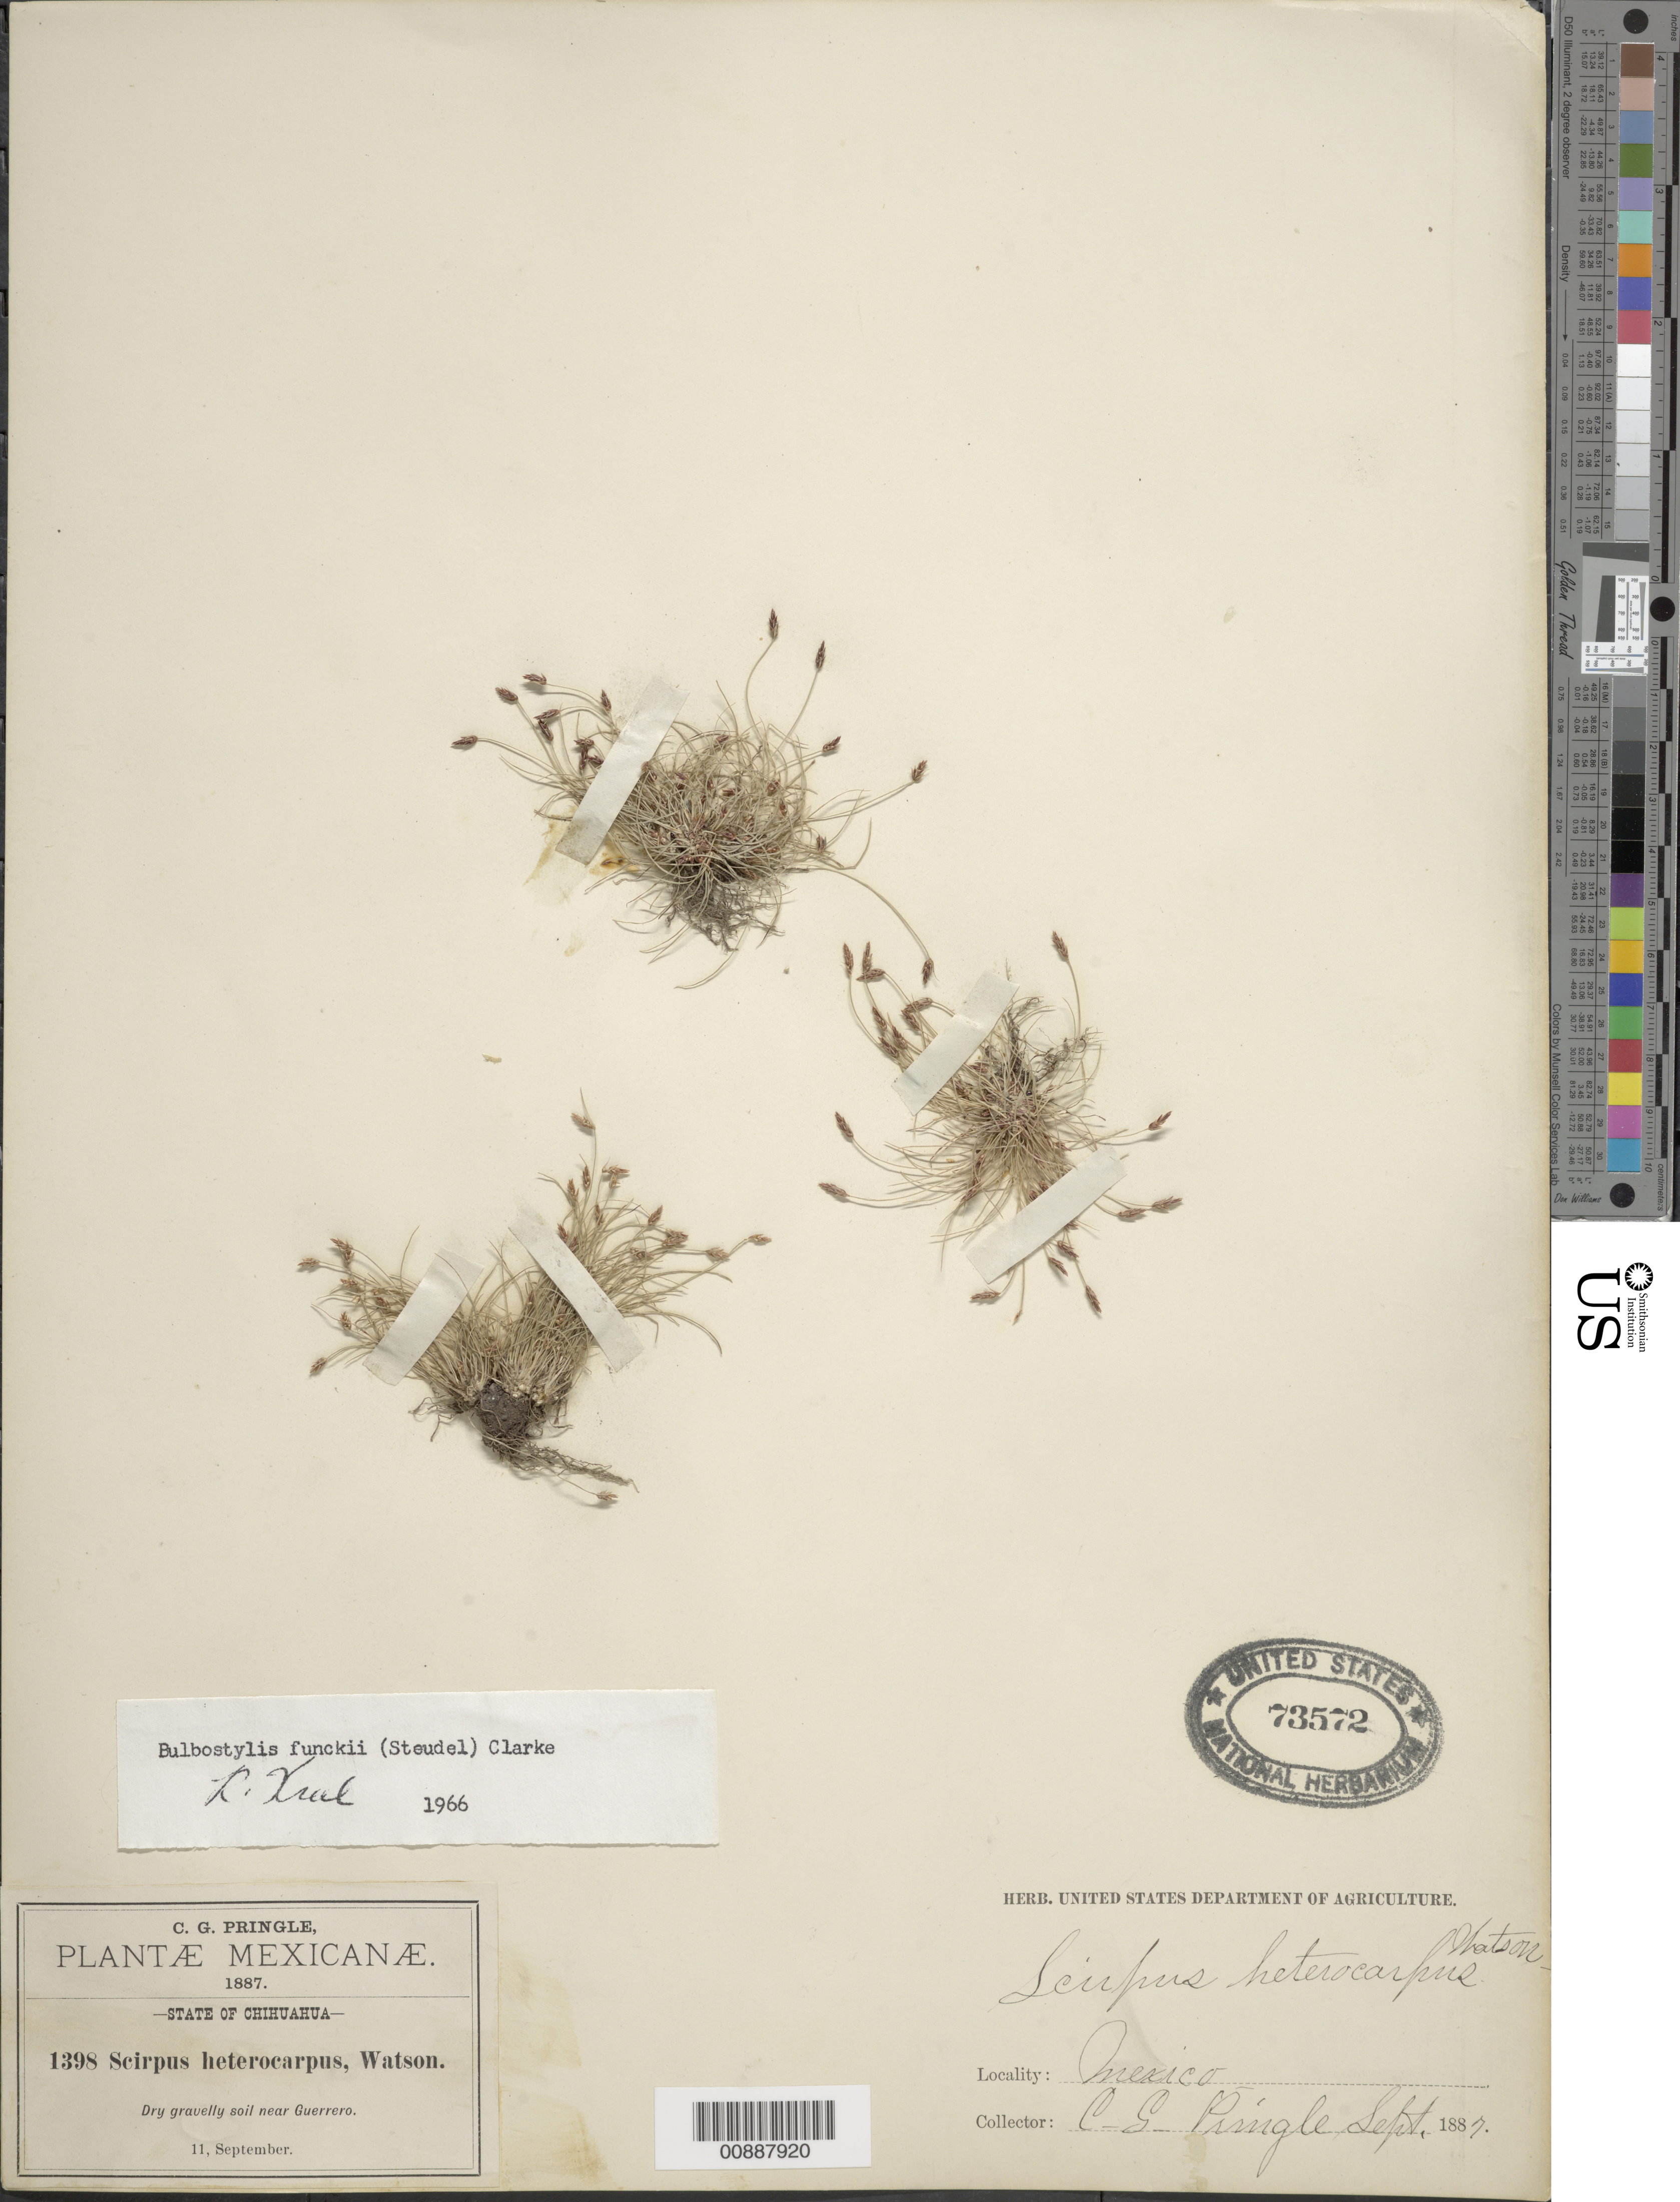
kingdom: Plantae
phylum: Tracheophyta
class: Liliopsida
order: Poales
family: Cyperaceae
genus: Bulbostylis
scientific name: Bulbostylis funckii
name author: (Steud.) C.B. Clarke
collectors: C. G. Pringle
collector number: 1398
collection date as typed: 11 Sep 1887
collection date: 1887-09-11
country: Mexico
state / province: Chihuahua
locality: Near Guerrero, Chihuahua.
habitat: Dry gravelly soil.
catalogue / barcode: US 73572